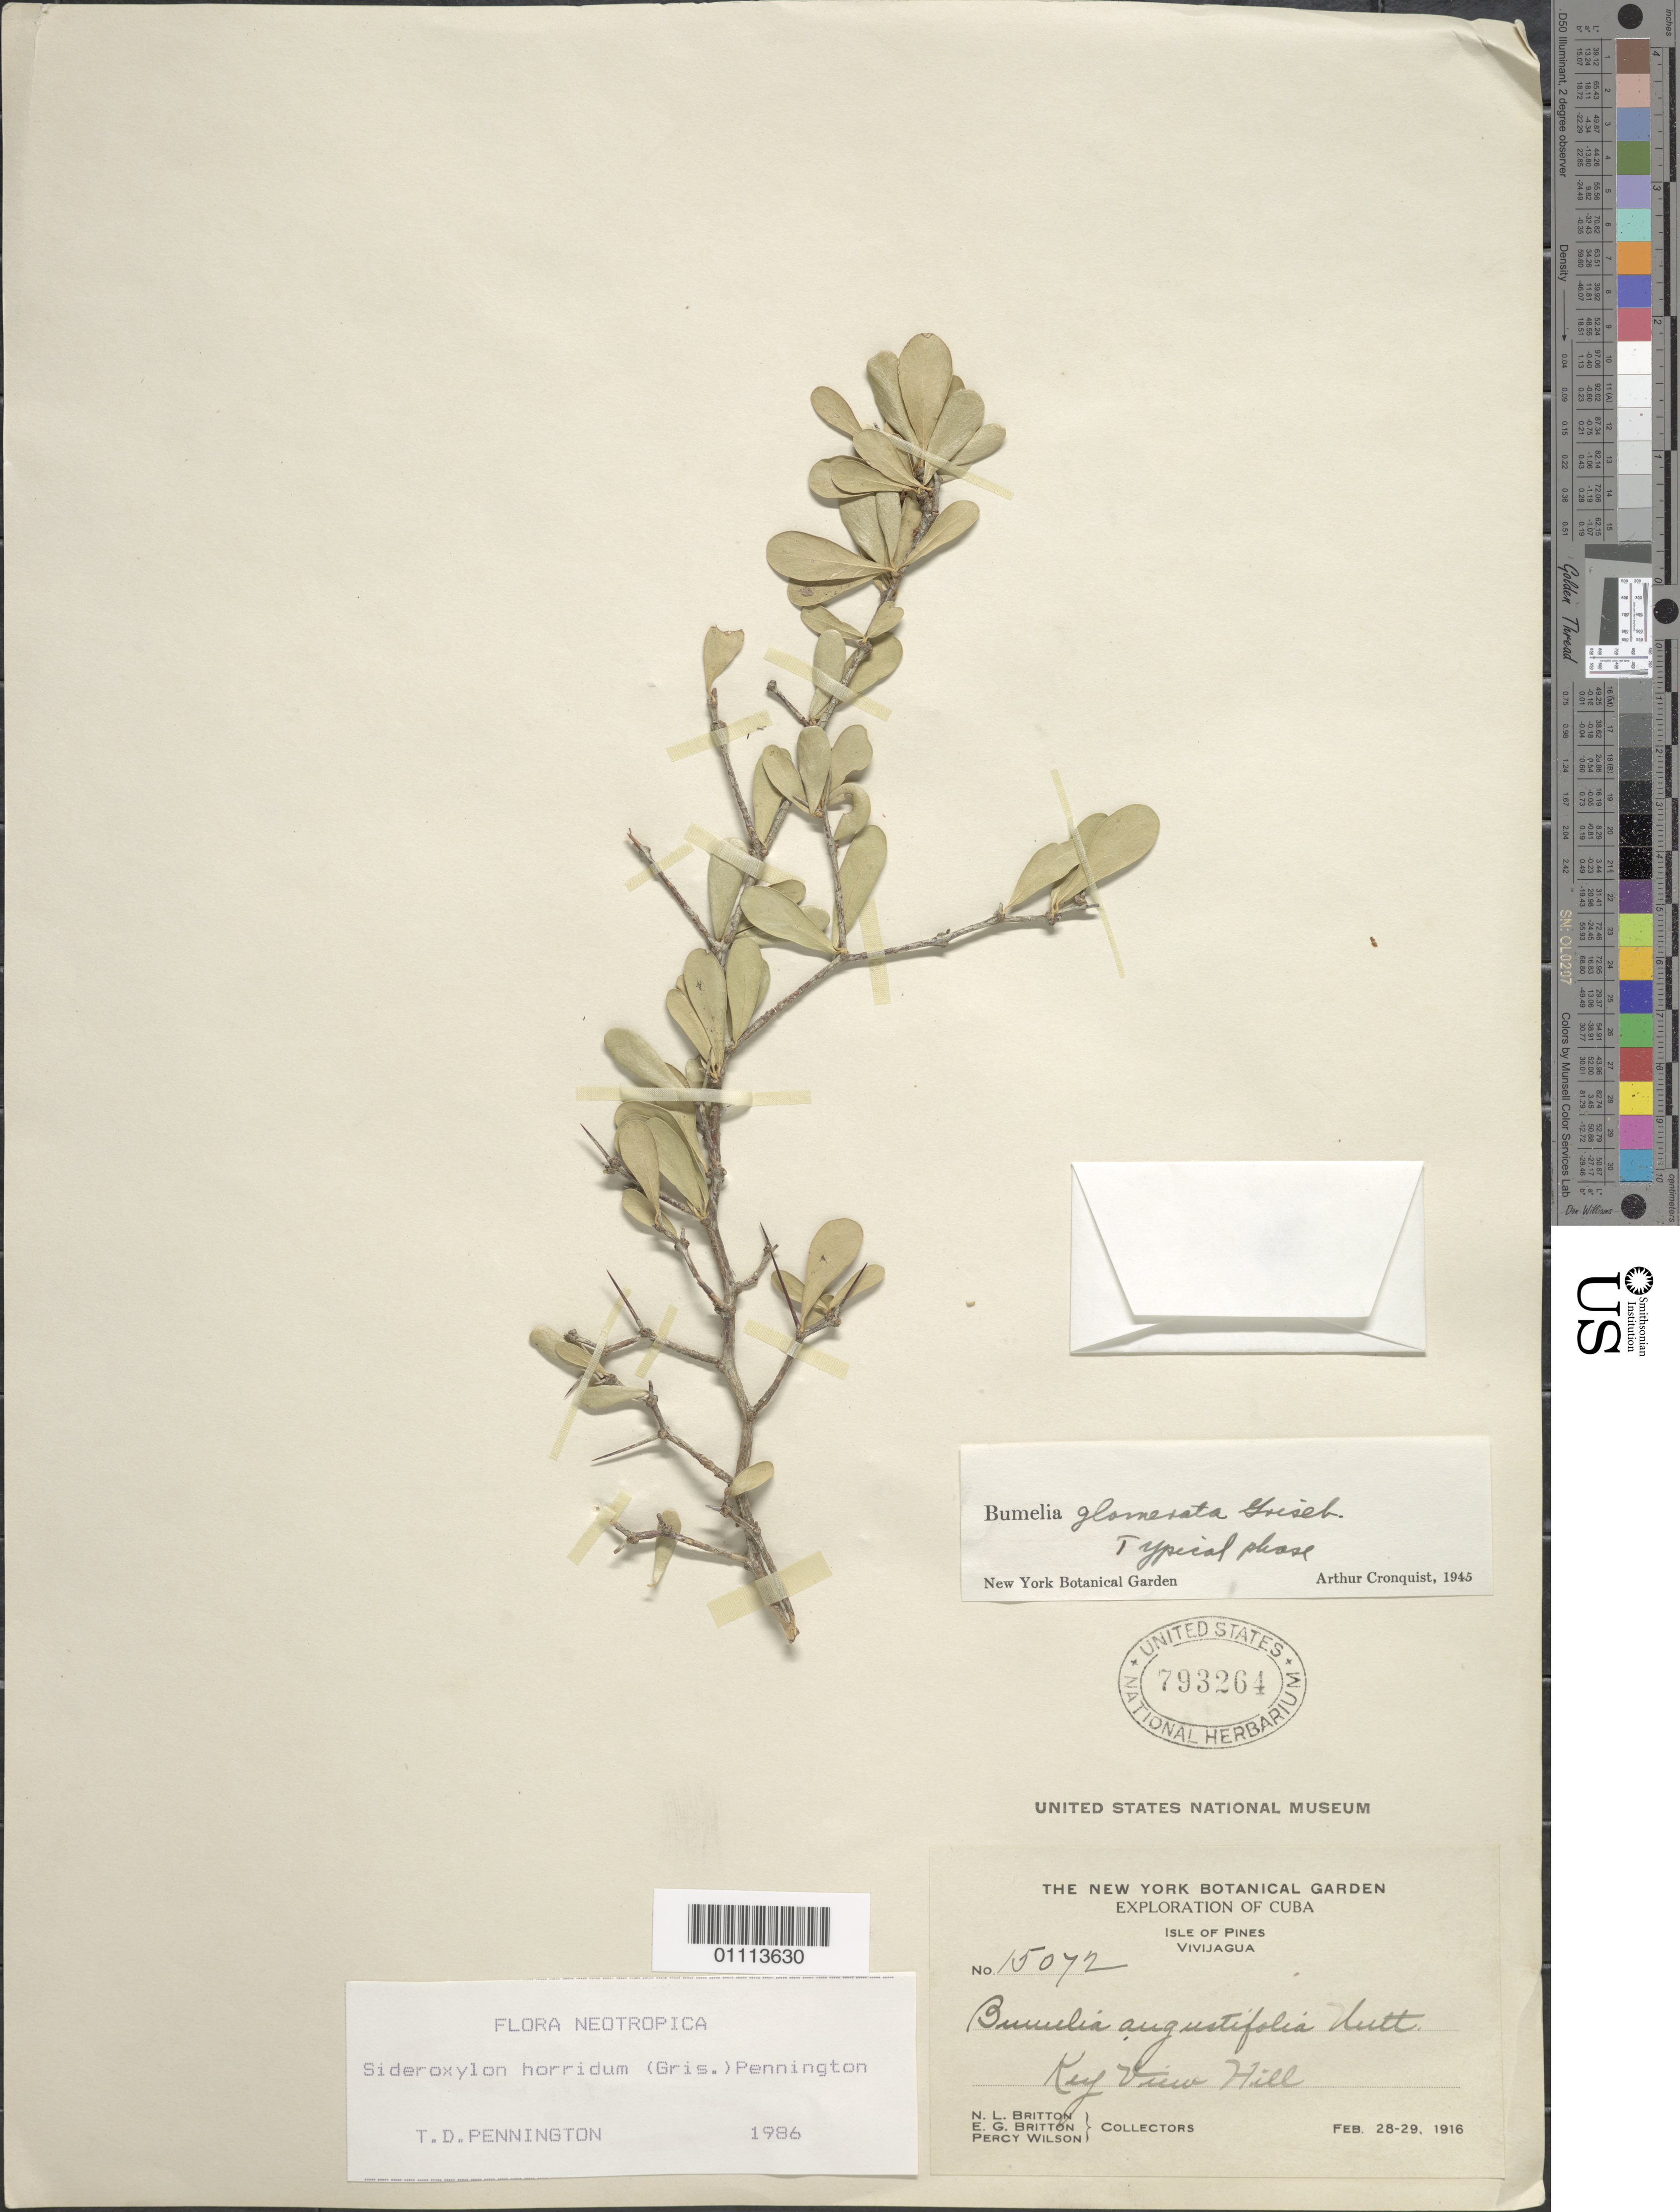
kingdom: Plantae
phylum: Tracheophyta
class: Magnoliopsida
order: Ericales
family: Sapotaceae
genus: Sideroxylon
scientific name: Sideroxylon horridum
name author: (Griseb.) T.D. Penn.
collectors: N. Britton, E. G. Britton & P. Wilson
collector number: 15072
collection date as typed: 28 Feb 1916 and 29 Feb 1916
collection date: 1916-02-28,1916-02-29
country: Cuba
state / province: Isla de La Juventud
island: Isla de la Juventud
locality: Vivijagua, Key View Hill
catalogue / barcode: US 793264